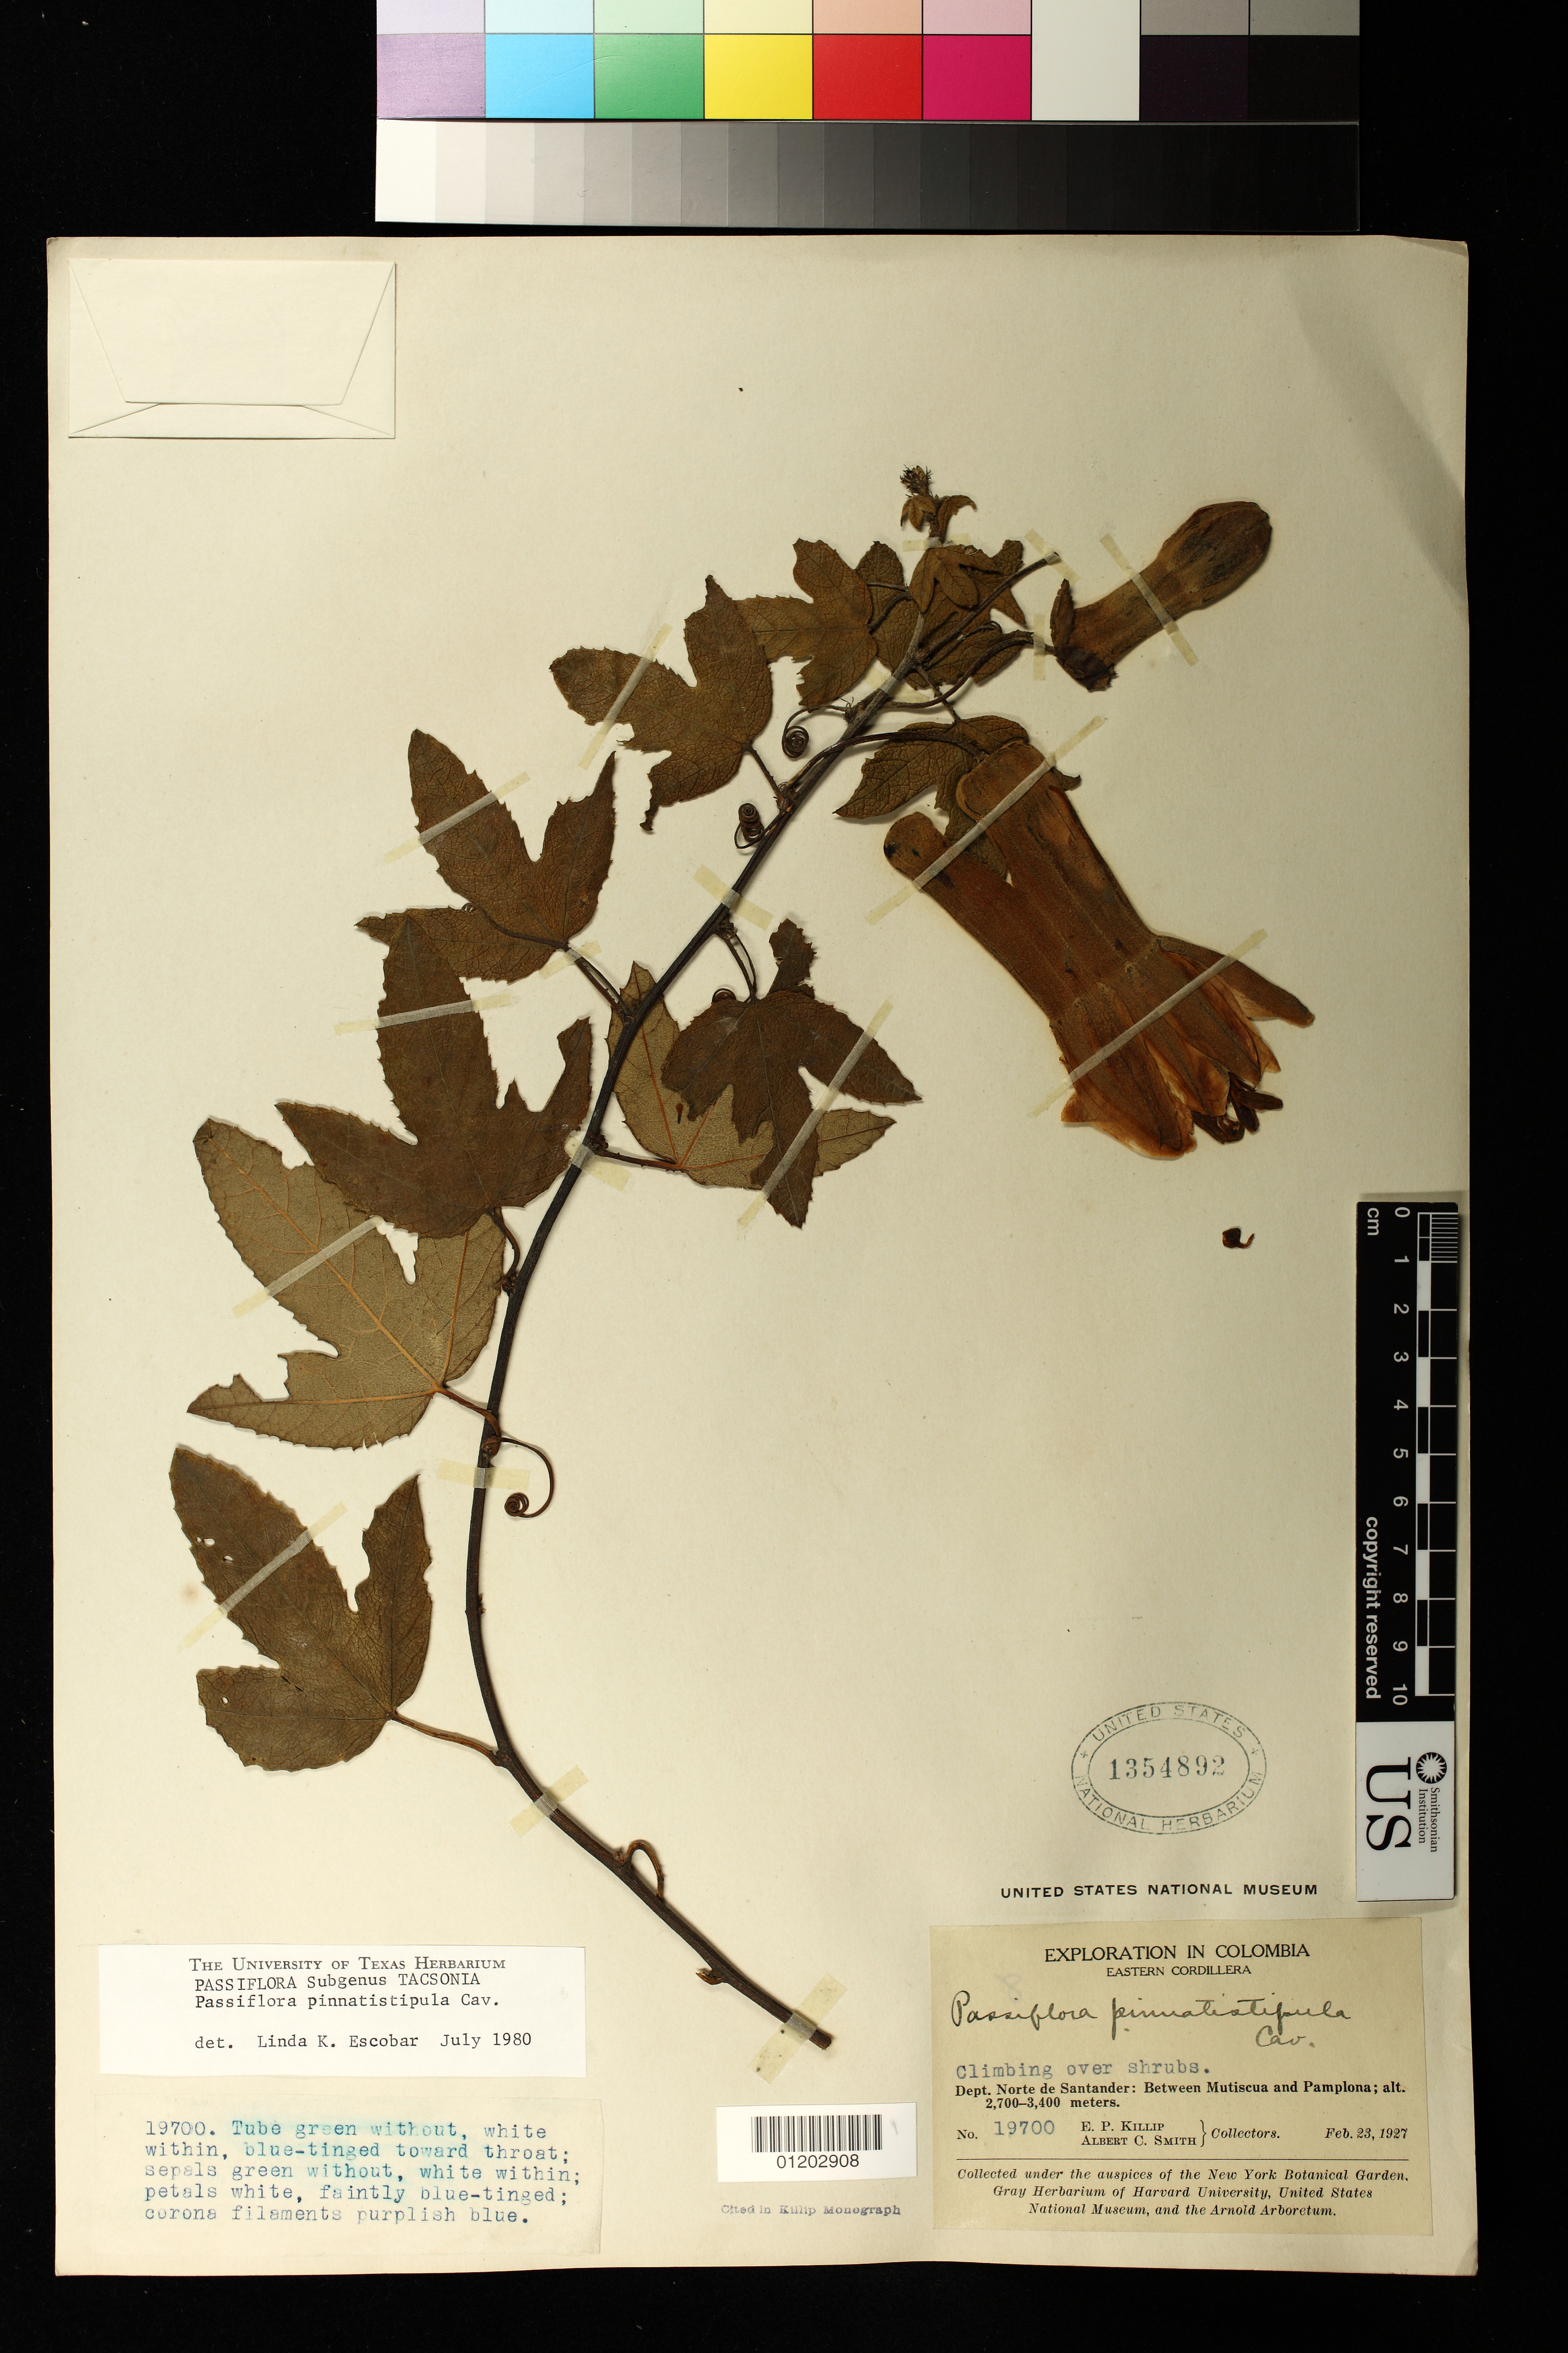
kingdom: Plantae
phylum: Tracheophyta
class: Magnoliopsida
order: Malpighiales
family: Passifloraceae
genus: Passiflora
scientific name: Passiflora pinnatistipula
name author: Cav.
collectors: E. P. Killip & A. C. Smith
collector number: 19700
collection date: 1927-02-23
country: Colombia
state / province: Norte de Santander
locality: Between Mutiscua and Pamplona;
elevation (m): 2700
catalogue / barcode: US 1354892